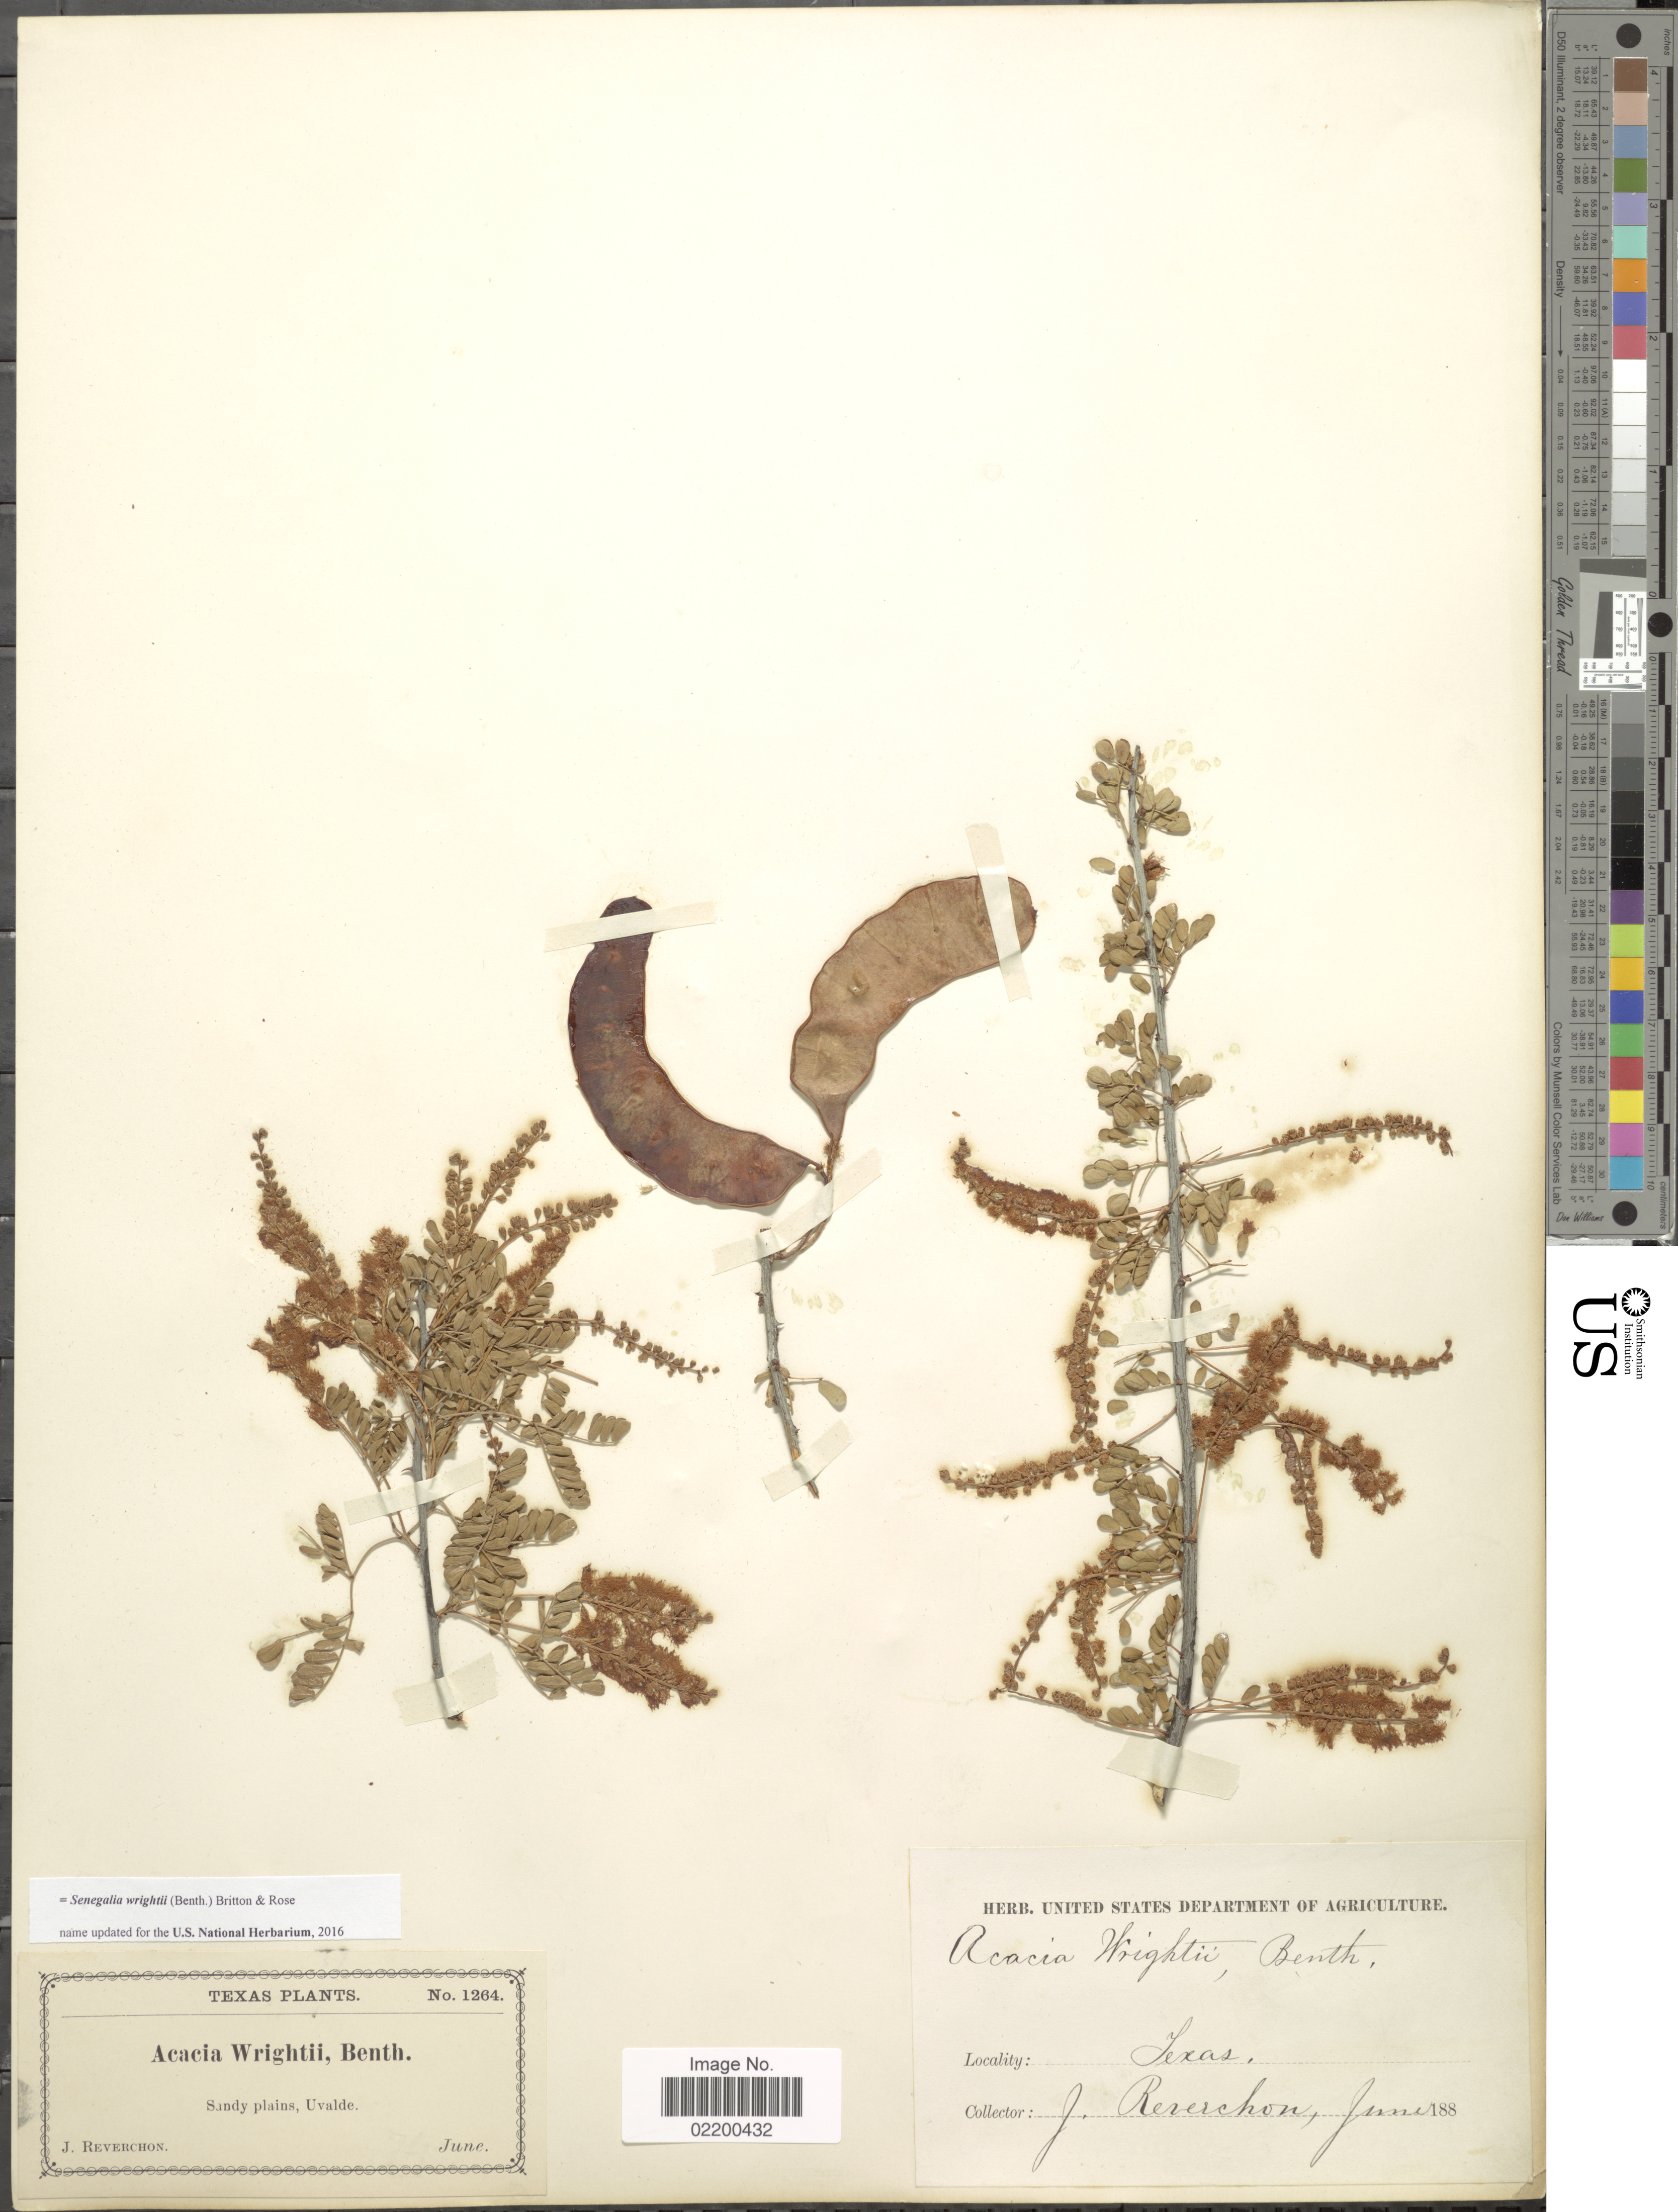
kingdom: Plantae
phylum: Tracheophyta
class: Magnoliopsida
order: Fabales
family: Fabaceae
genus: Senegalia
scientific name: Senegalia wrightii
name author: (Benth.) Britton & Rose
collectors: J. Reverchon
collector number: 1264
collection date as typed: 188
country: United States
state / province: Texas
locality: Sandy plains, Uvalde